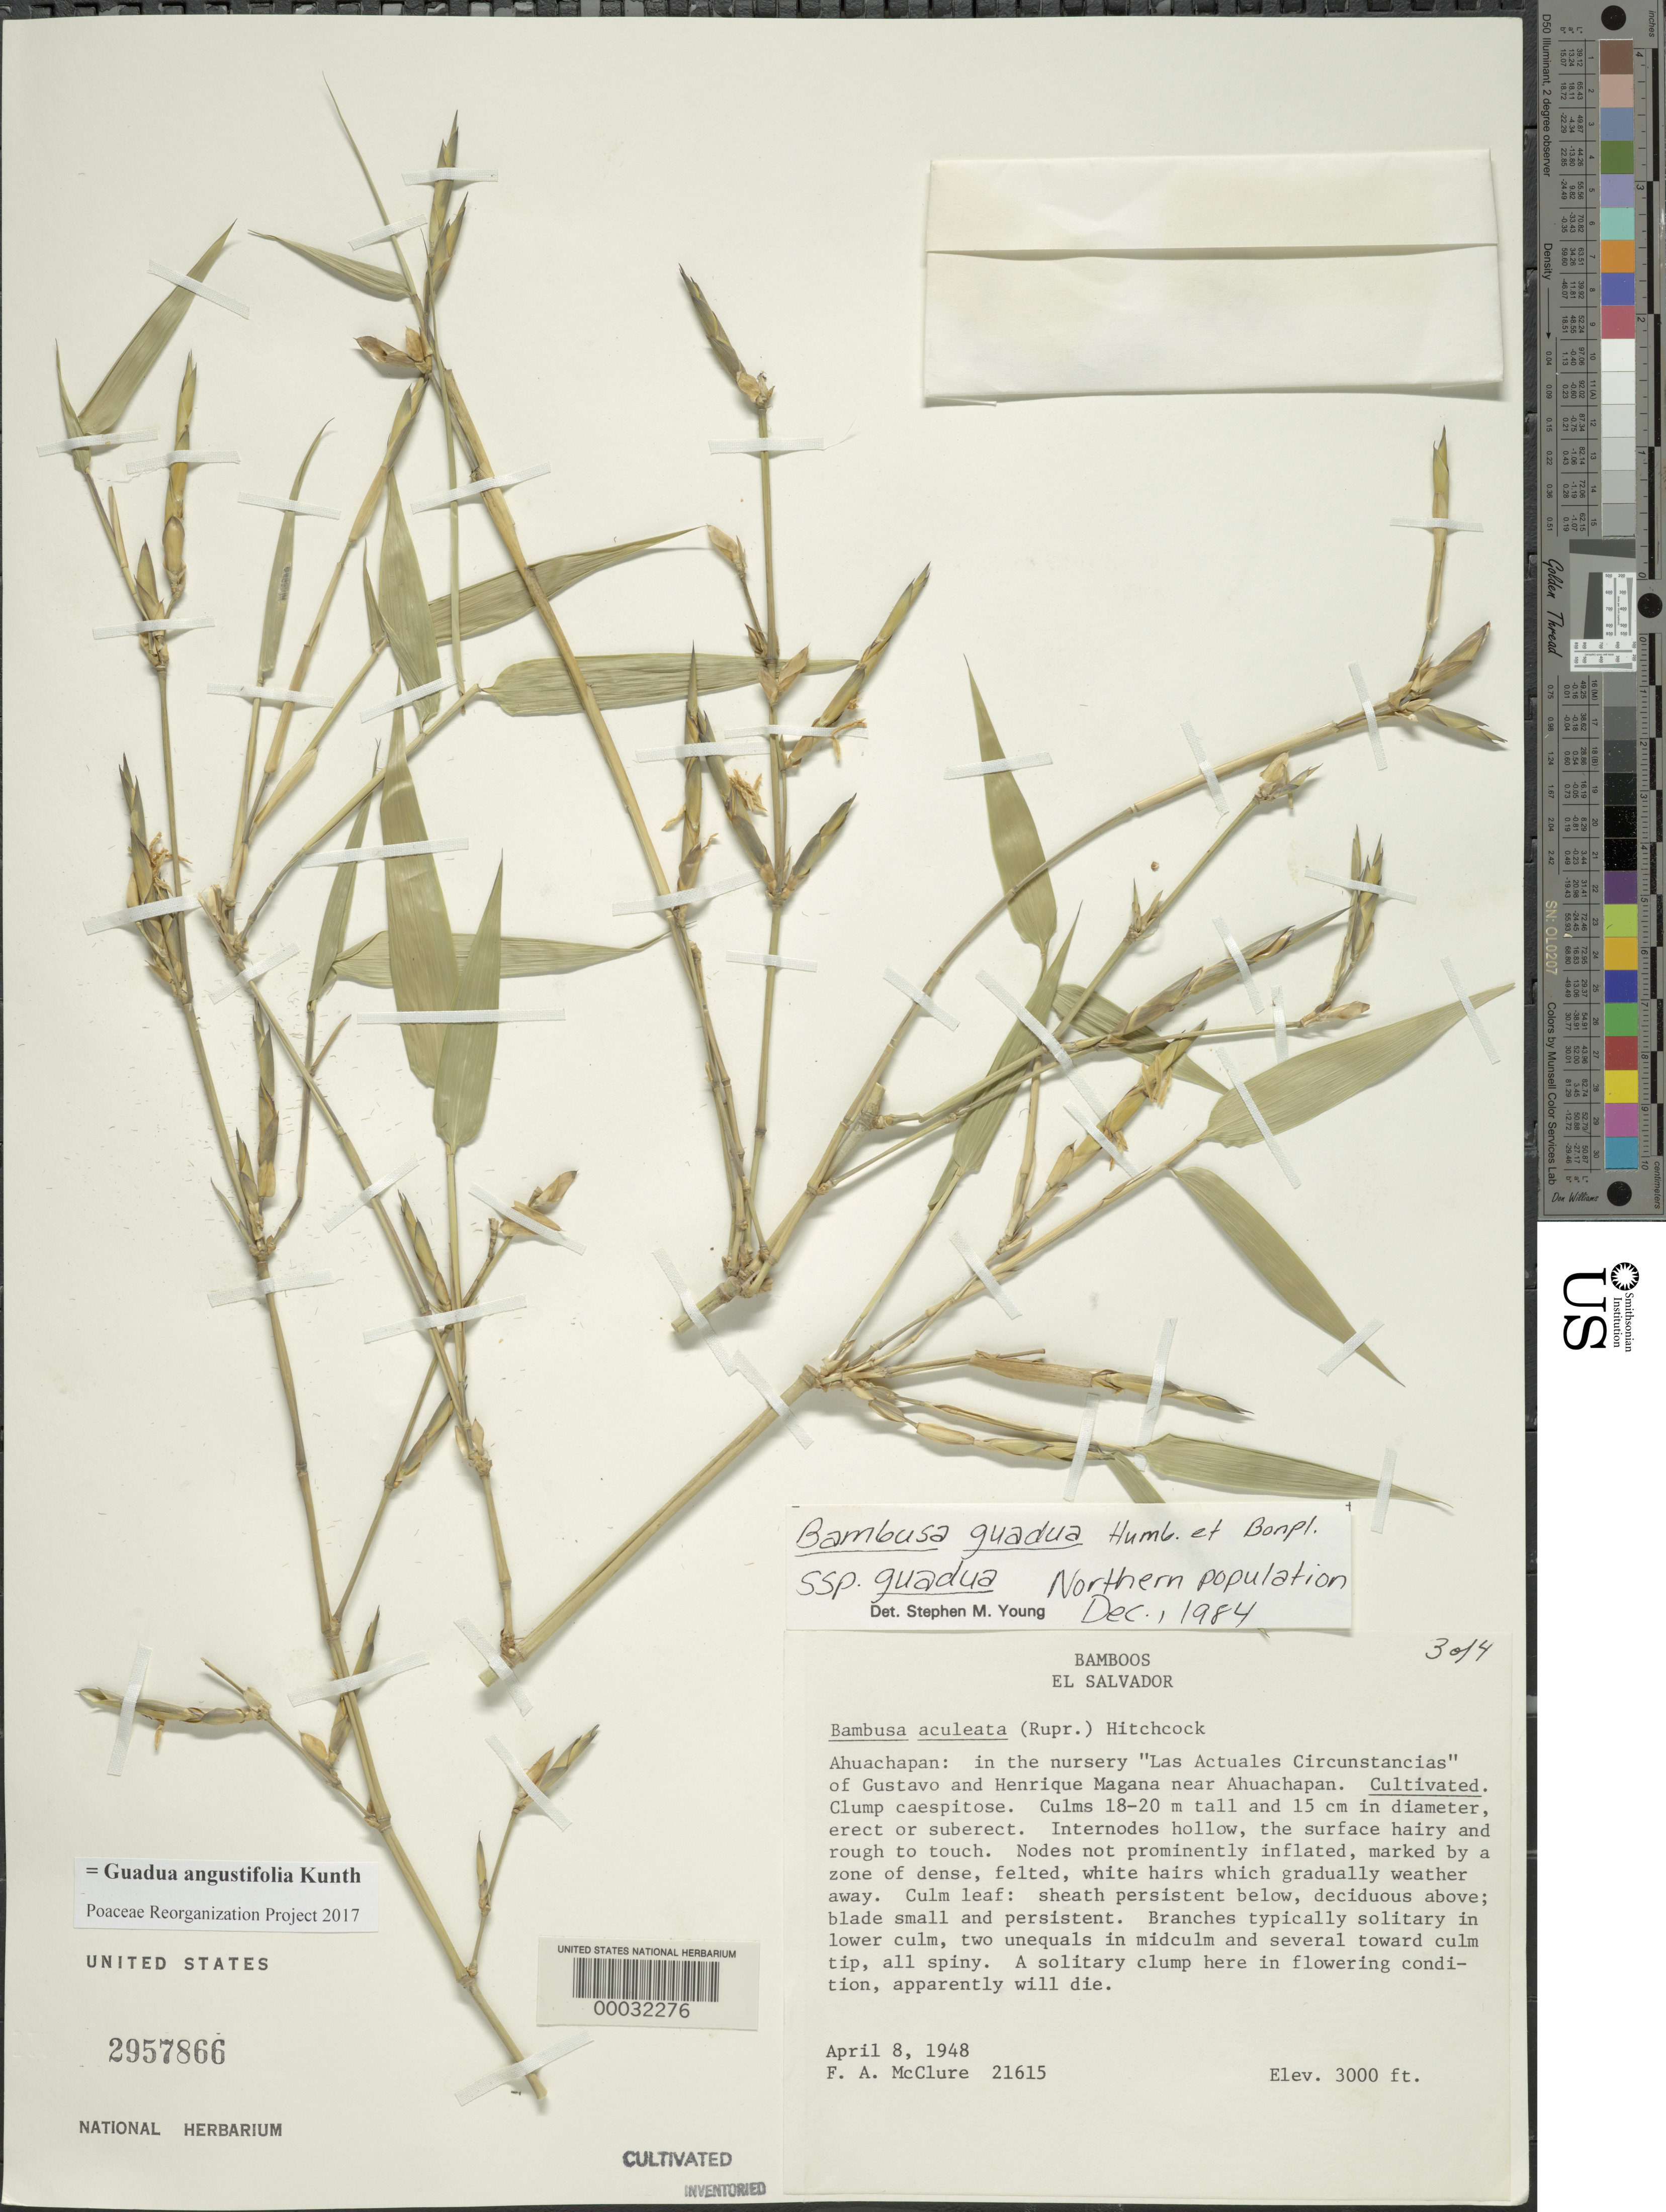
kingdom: Plantae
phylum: Tracheophyta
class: Liliopsida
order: Poales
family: Poaceae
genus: Guadua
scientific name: Guadua angustifolia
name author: Kunth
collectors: F. A. McClure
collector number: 21615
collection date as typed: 08 Apr 1948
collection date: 1948-04-08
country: El Salvador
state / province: Ahuachapán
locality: Nursery "Las Actuales Circumstancias" of Gustavo and Henrique Magana near Ahuachapan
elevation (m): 915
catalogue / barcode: US 2957866